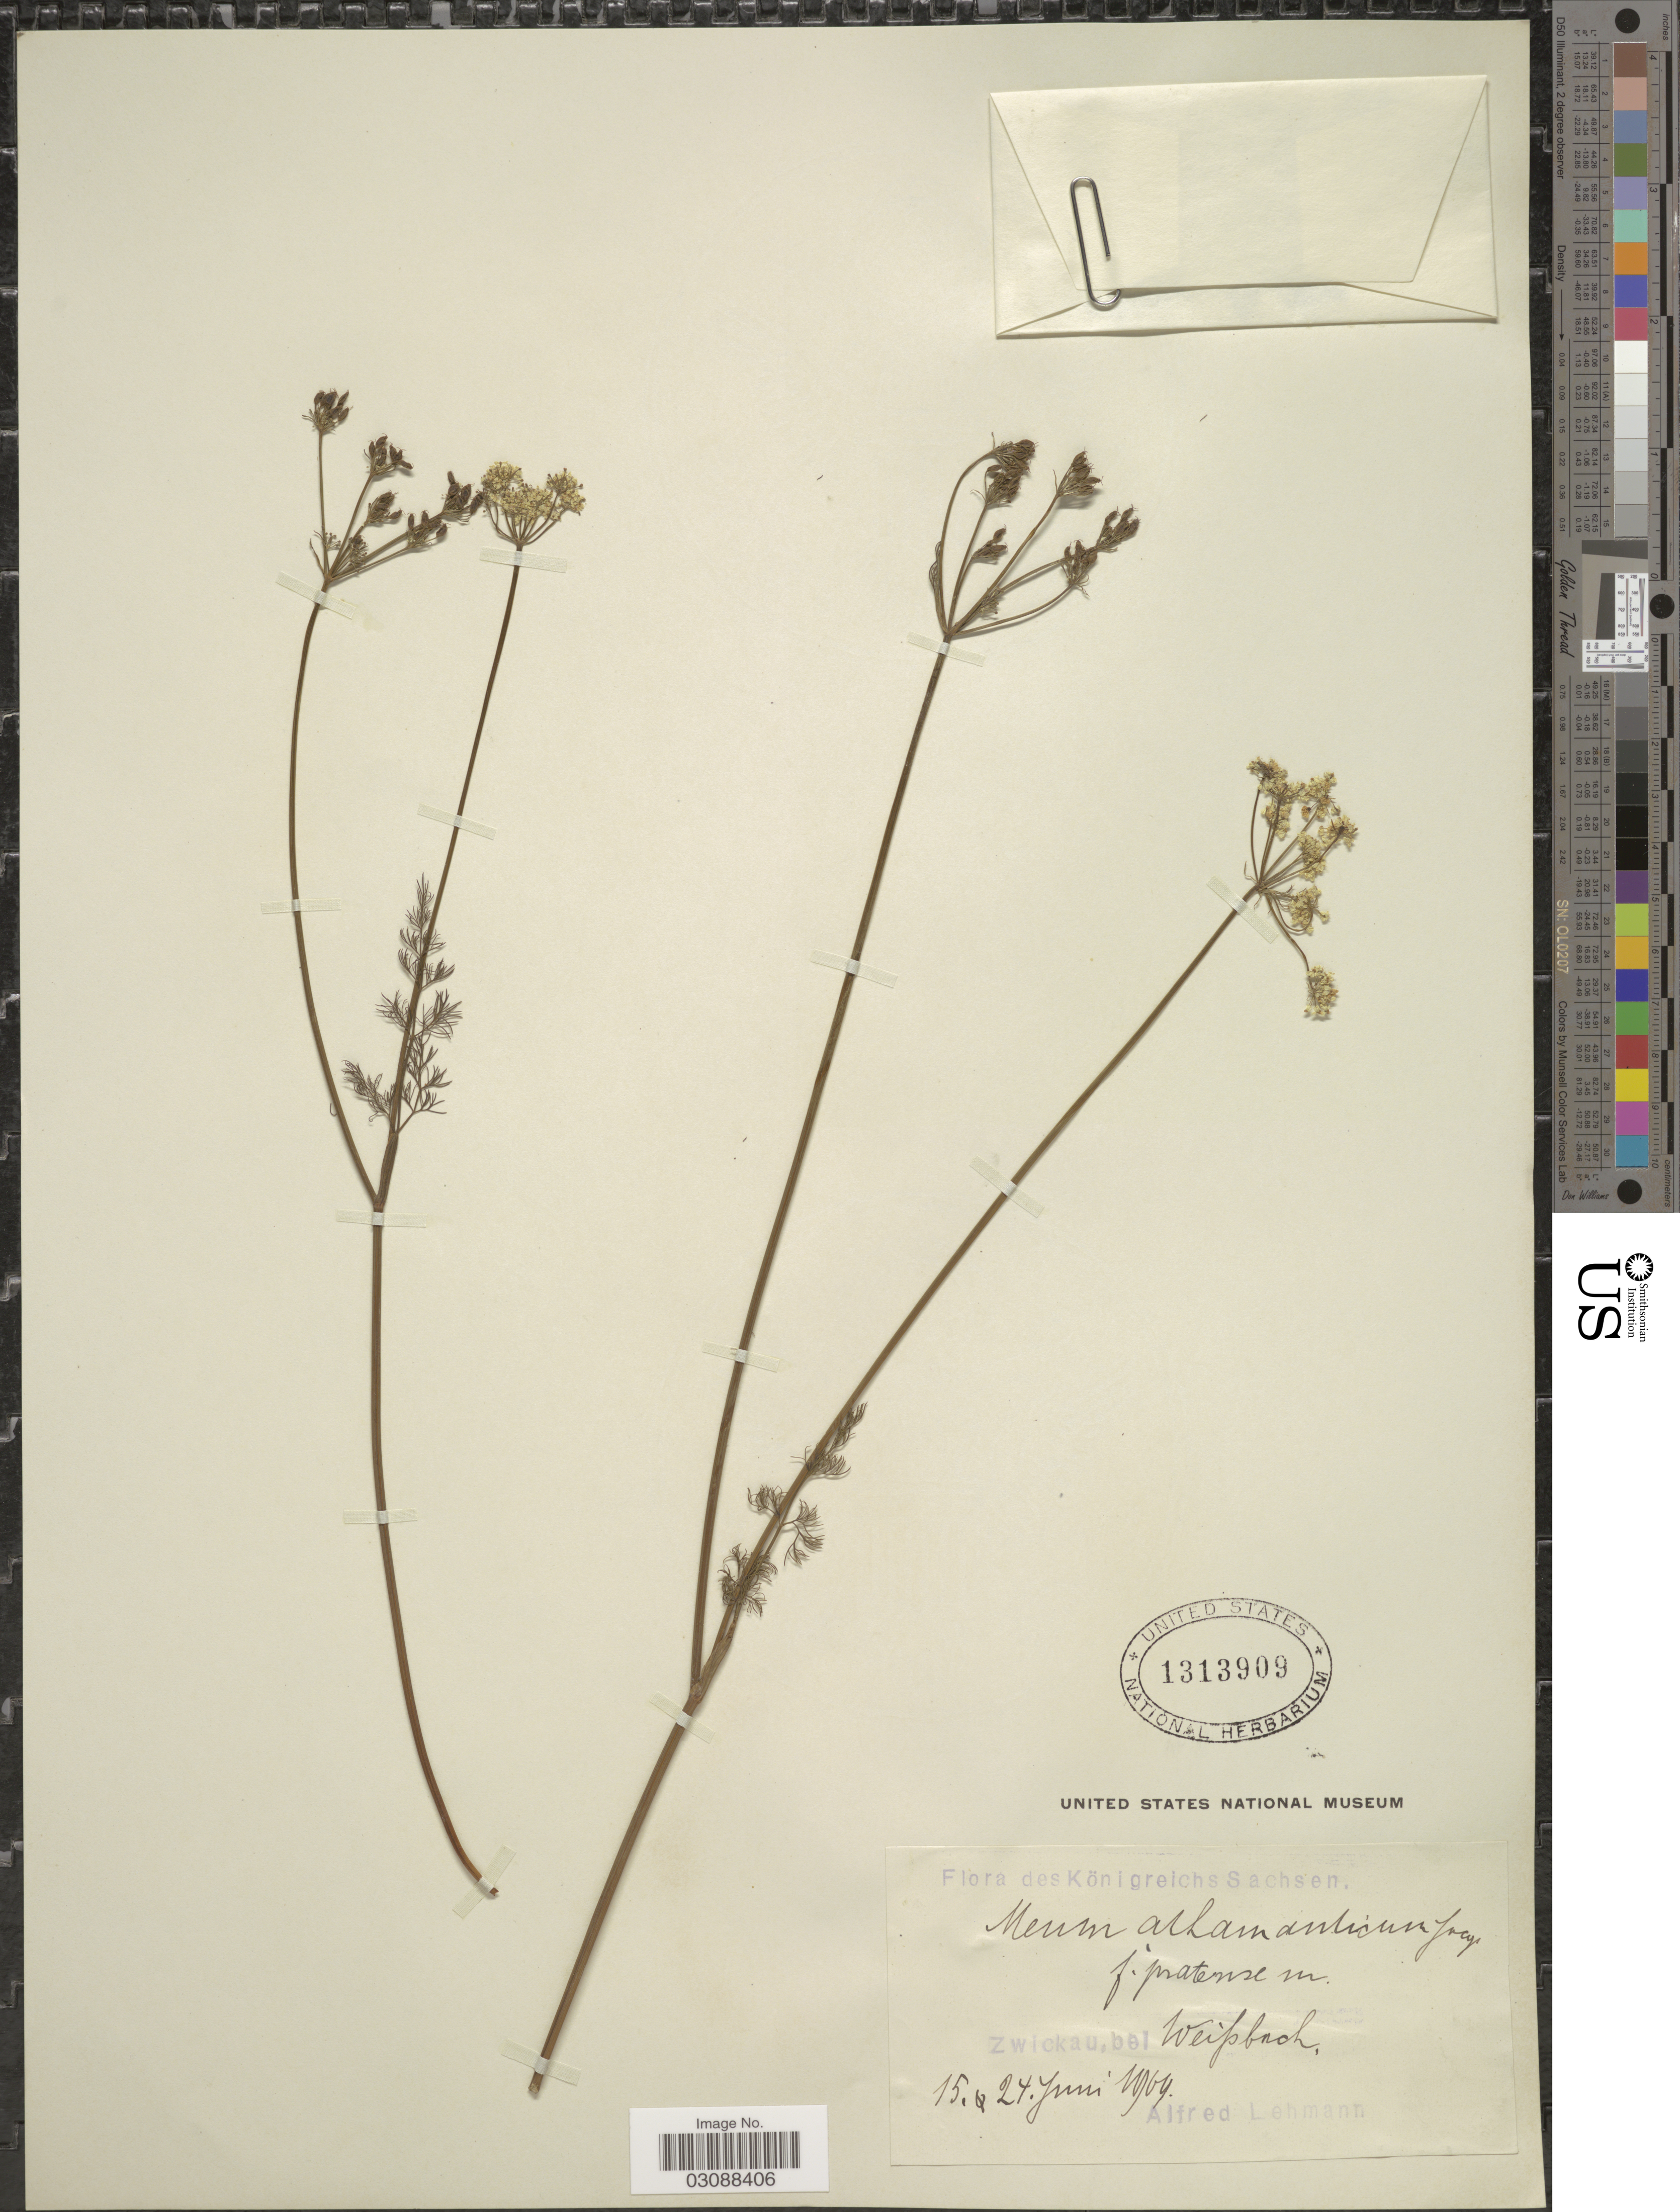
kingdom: Plantae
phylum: Tracheophyta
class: Magnoliopsida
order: Apiales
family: Apiaceae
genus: Meum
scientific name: Meum athamanticum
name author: Jacq.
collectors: A. Lehmann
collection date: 1869-06-15/1969-06-24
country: Germany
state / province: Sachsen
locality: Königreichs Sachsen. Swickau, bel Weissbach.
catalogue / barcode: US 1313909